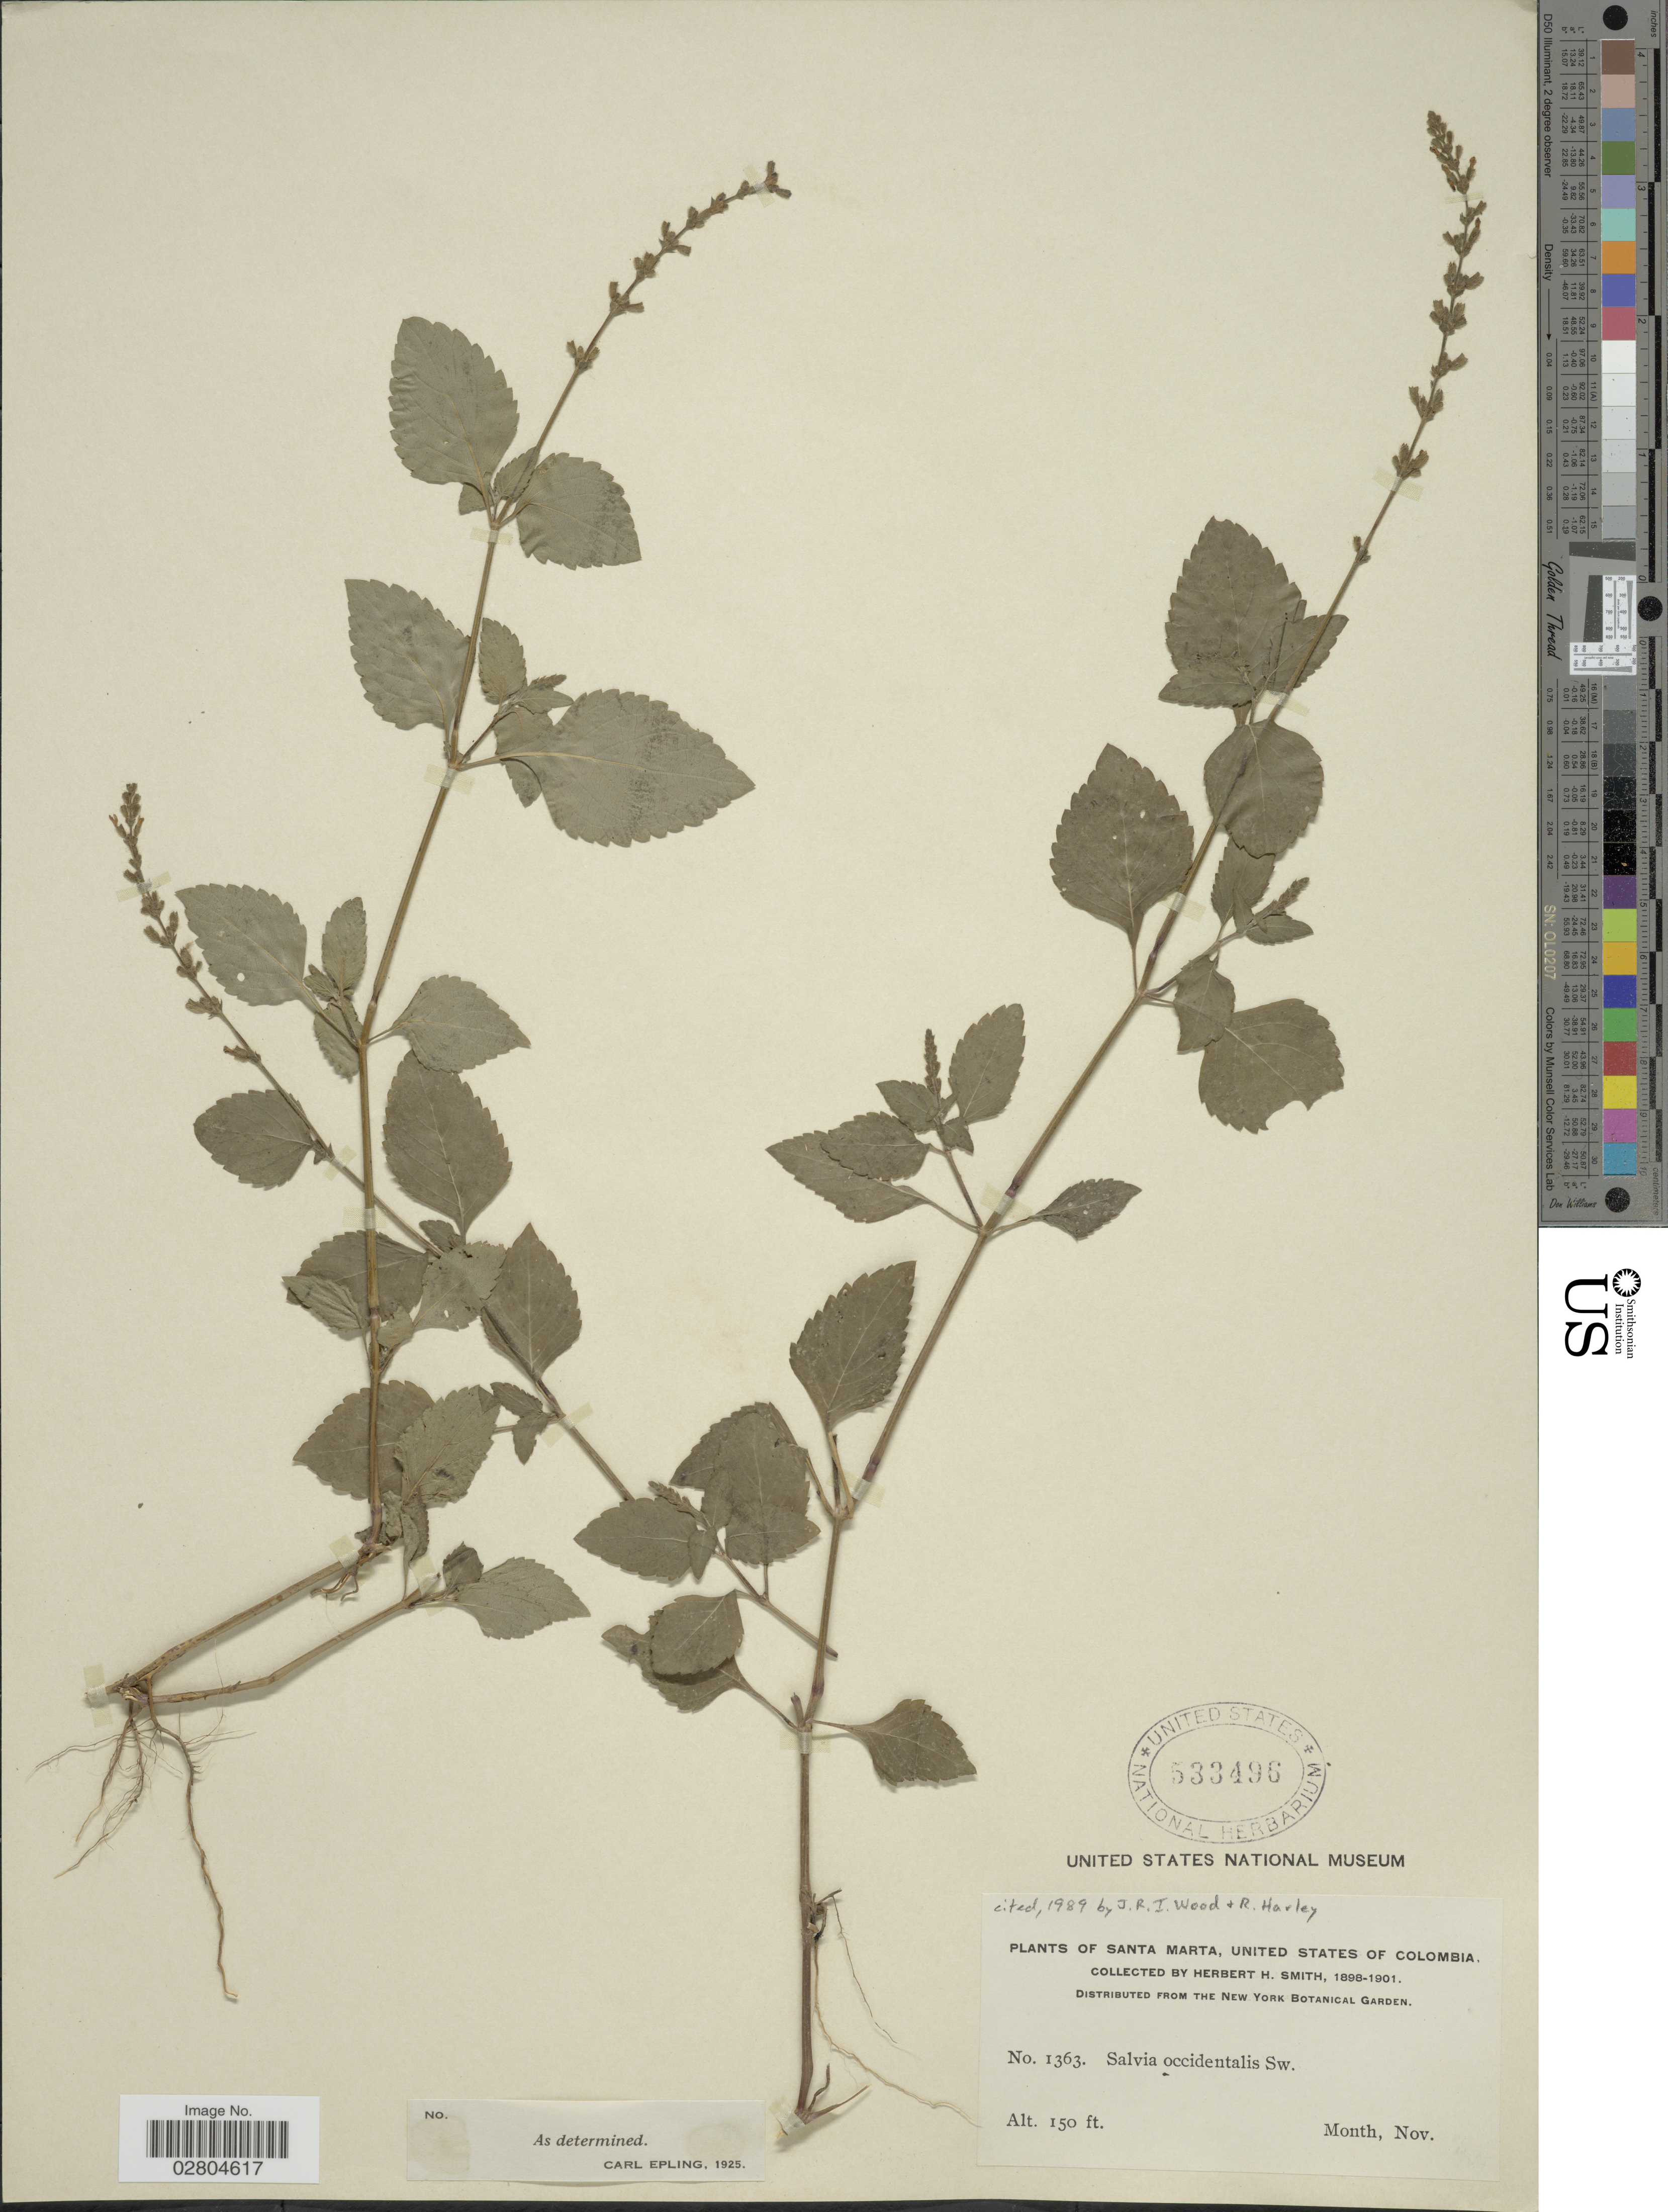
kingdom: Plantae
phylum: Tracheophyta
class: Magnoliopsida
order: Lamiales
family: Lamiaceae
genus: Salvia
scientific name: Salvia occidentalis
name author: Sw.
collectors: Herbert H. Smith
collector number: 1363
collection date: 1898-11/1901-11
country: Colombia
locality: Santa Marta, United States of Colombia.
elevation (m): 46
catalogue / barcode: US 533496